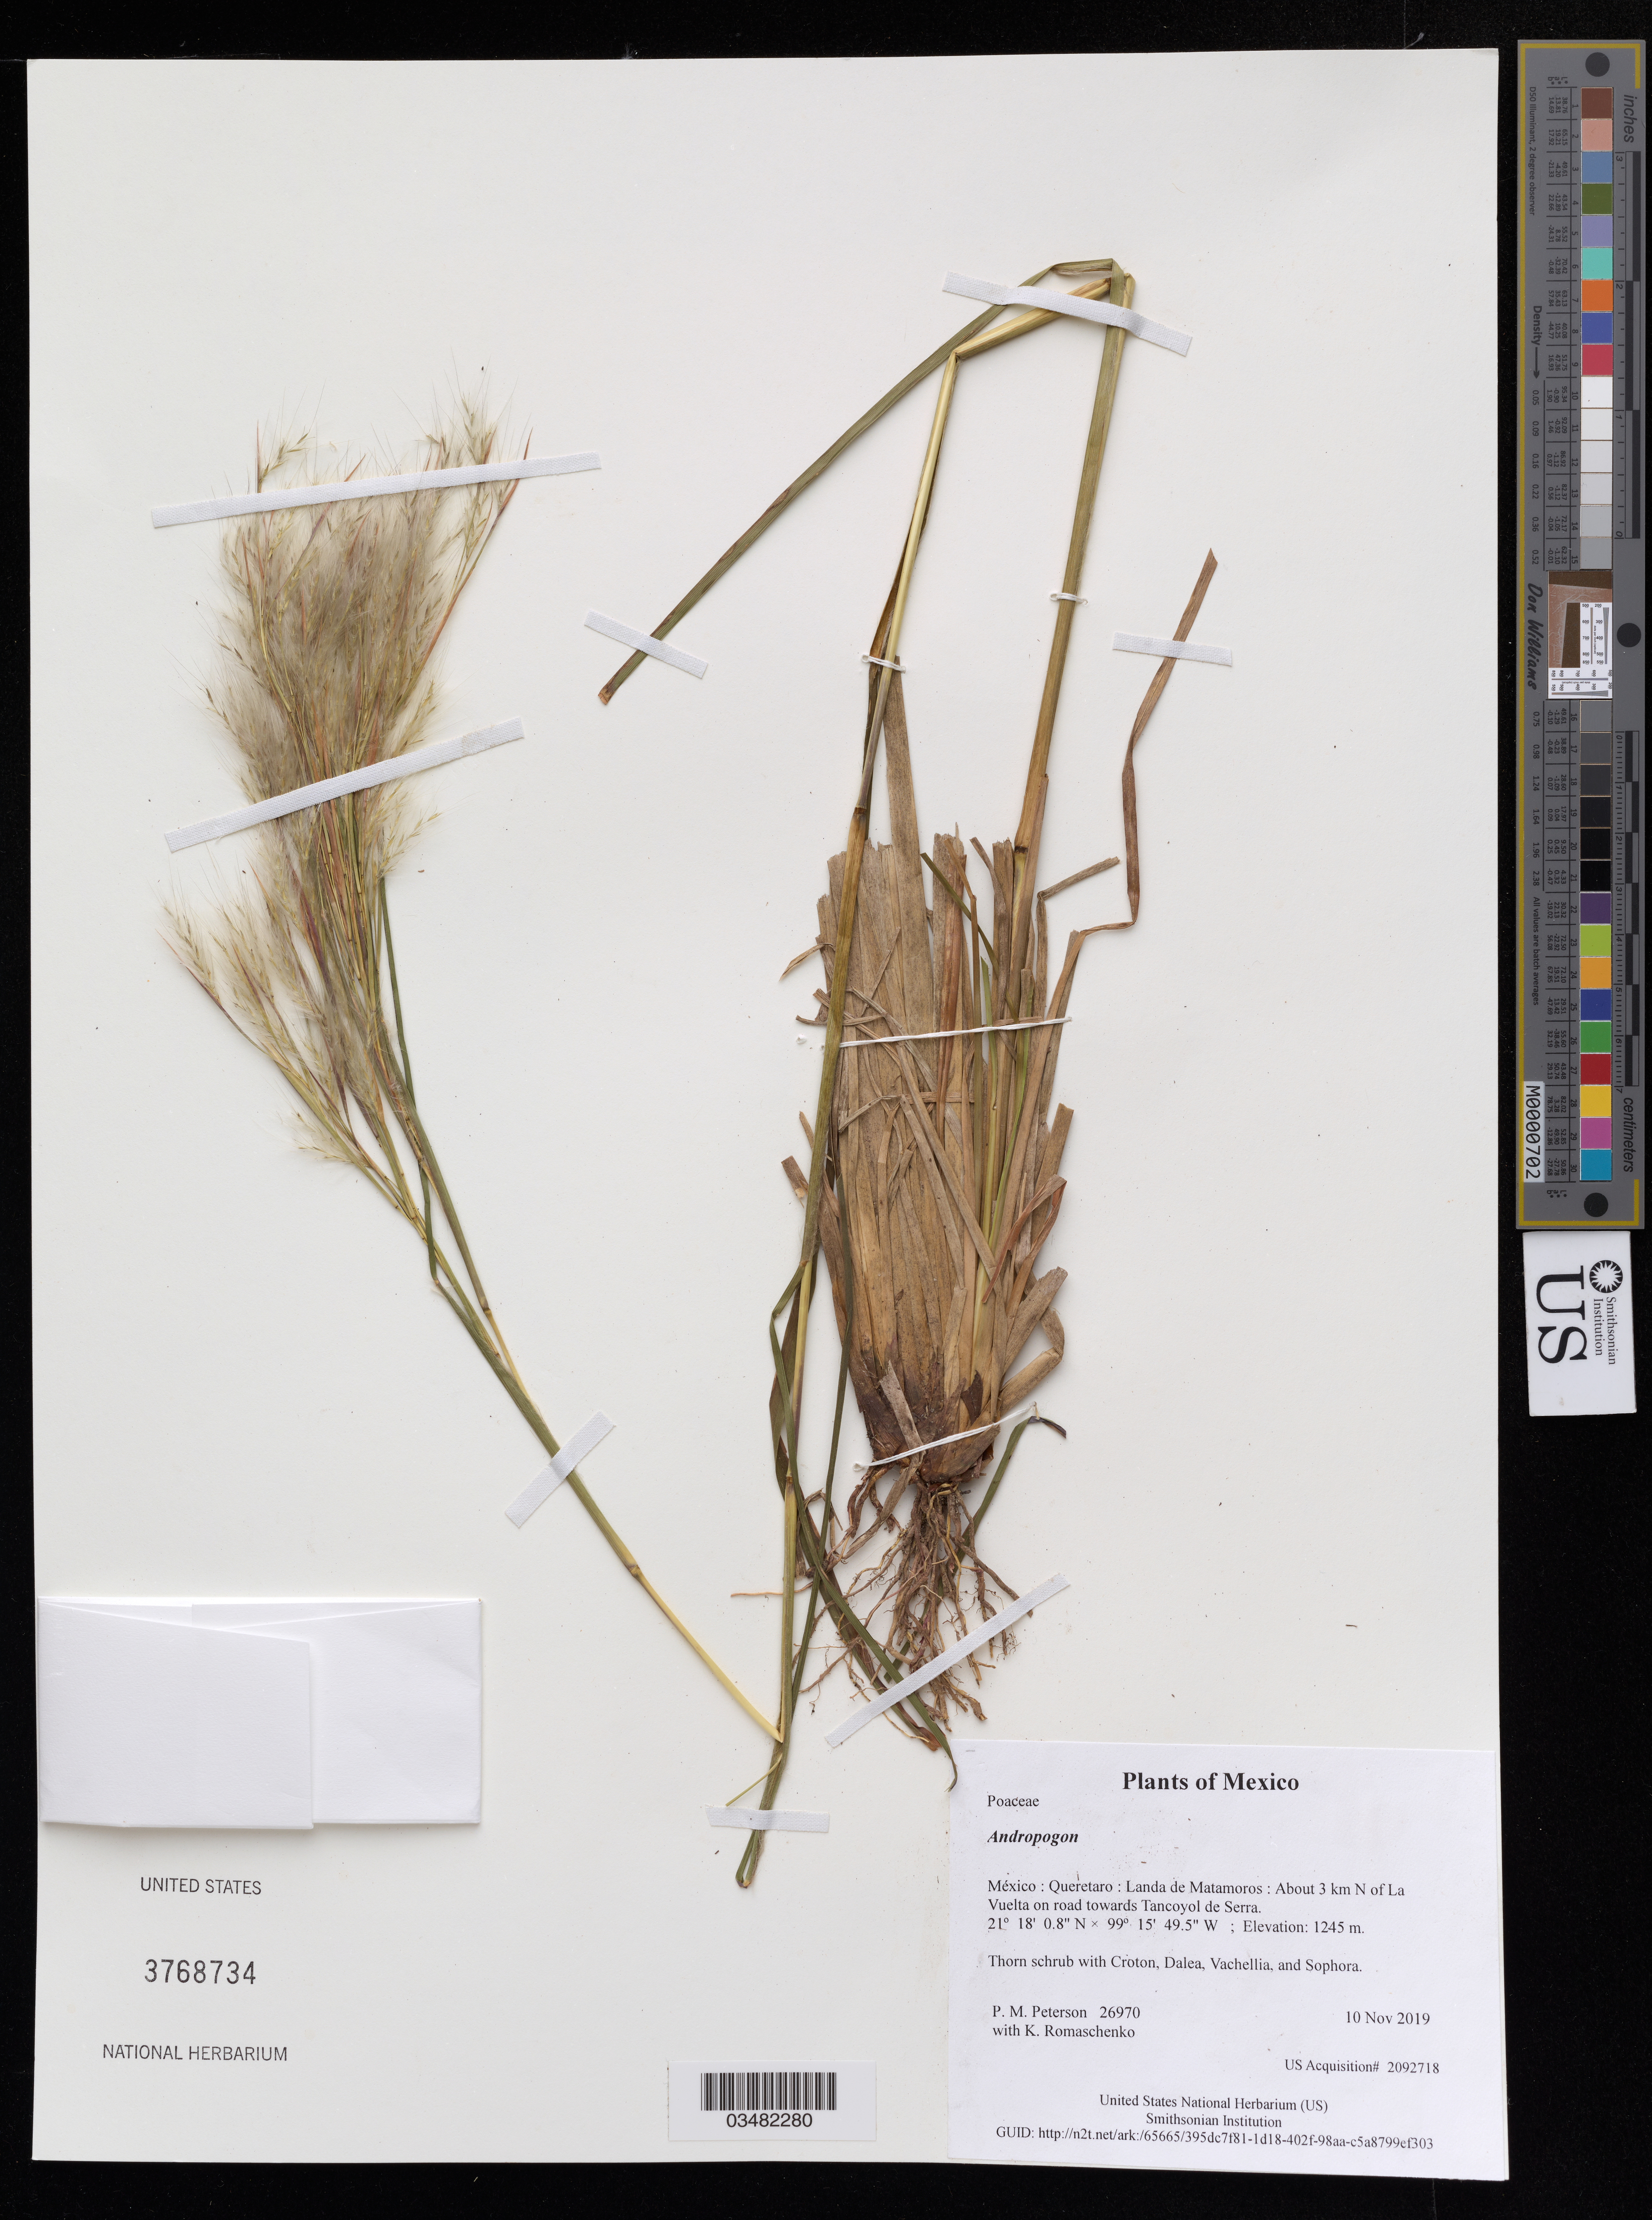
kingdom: Plantae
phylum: Tracheophyta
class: Liliopsida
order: Poales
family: Poaceae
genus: Andropogon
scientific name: Andropogon sp.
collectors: P. M. Peterson & K. Romaschenko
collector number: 26970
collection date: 2019-11-10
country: México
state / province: Queretaro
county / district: Landa de Matamoros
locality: About 3 km N of La Vuelta on road towards Tancoyol de Serra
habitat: Thorn schrub with Croton, Dalea, Vachellia, and Sophora.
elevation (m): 1245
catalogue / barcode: US 3768734